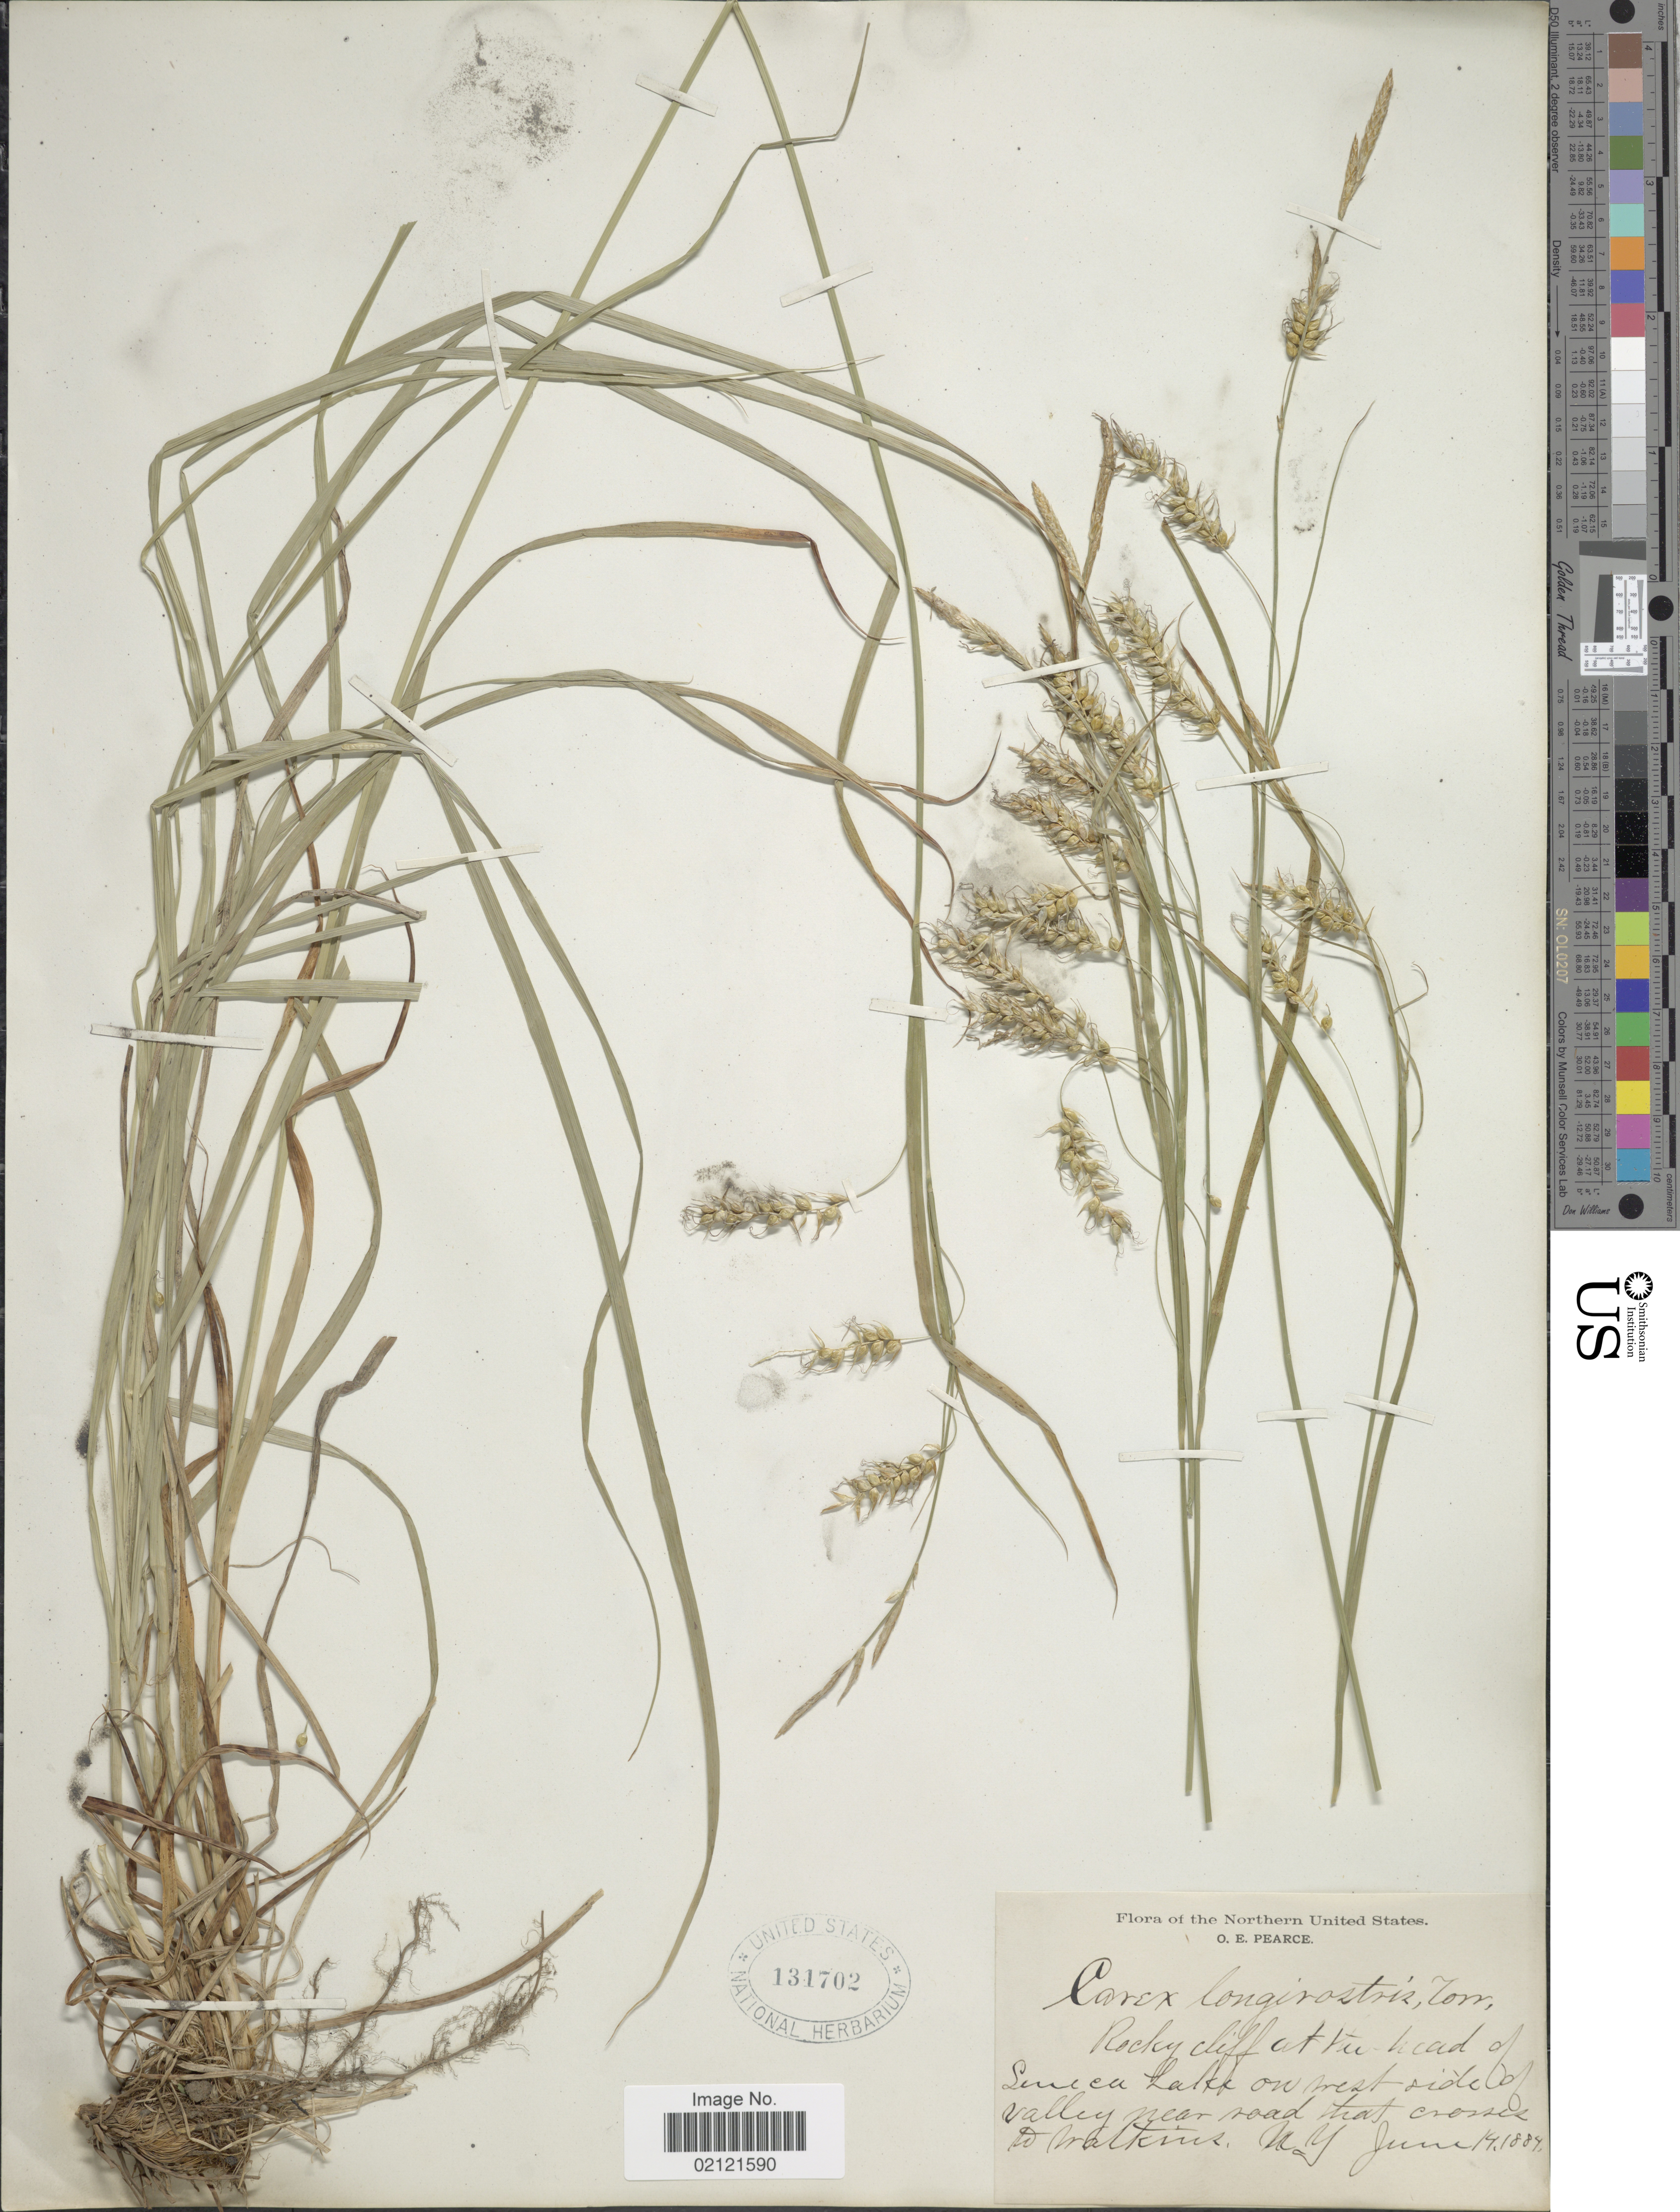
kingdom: Plantae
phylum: Tracheophyta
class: Liliopsida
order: Poales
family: Cyperaceae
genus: Carex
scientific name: Carex sprengelii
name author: Dewey ex Spreng.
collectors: Watkins, --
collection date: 1884-06-14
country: United States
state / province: New York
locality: Rocky cliff at the head of Seneca Lake on west side of valley near road that crosses.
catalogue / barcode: US 131702